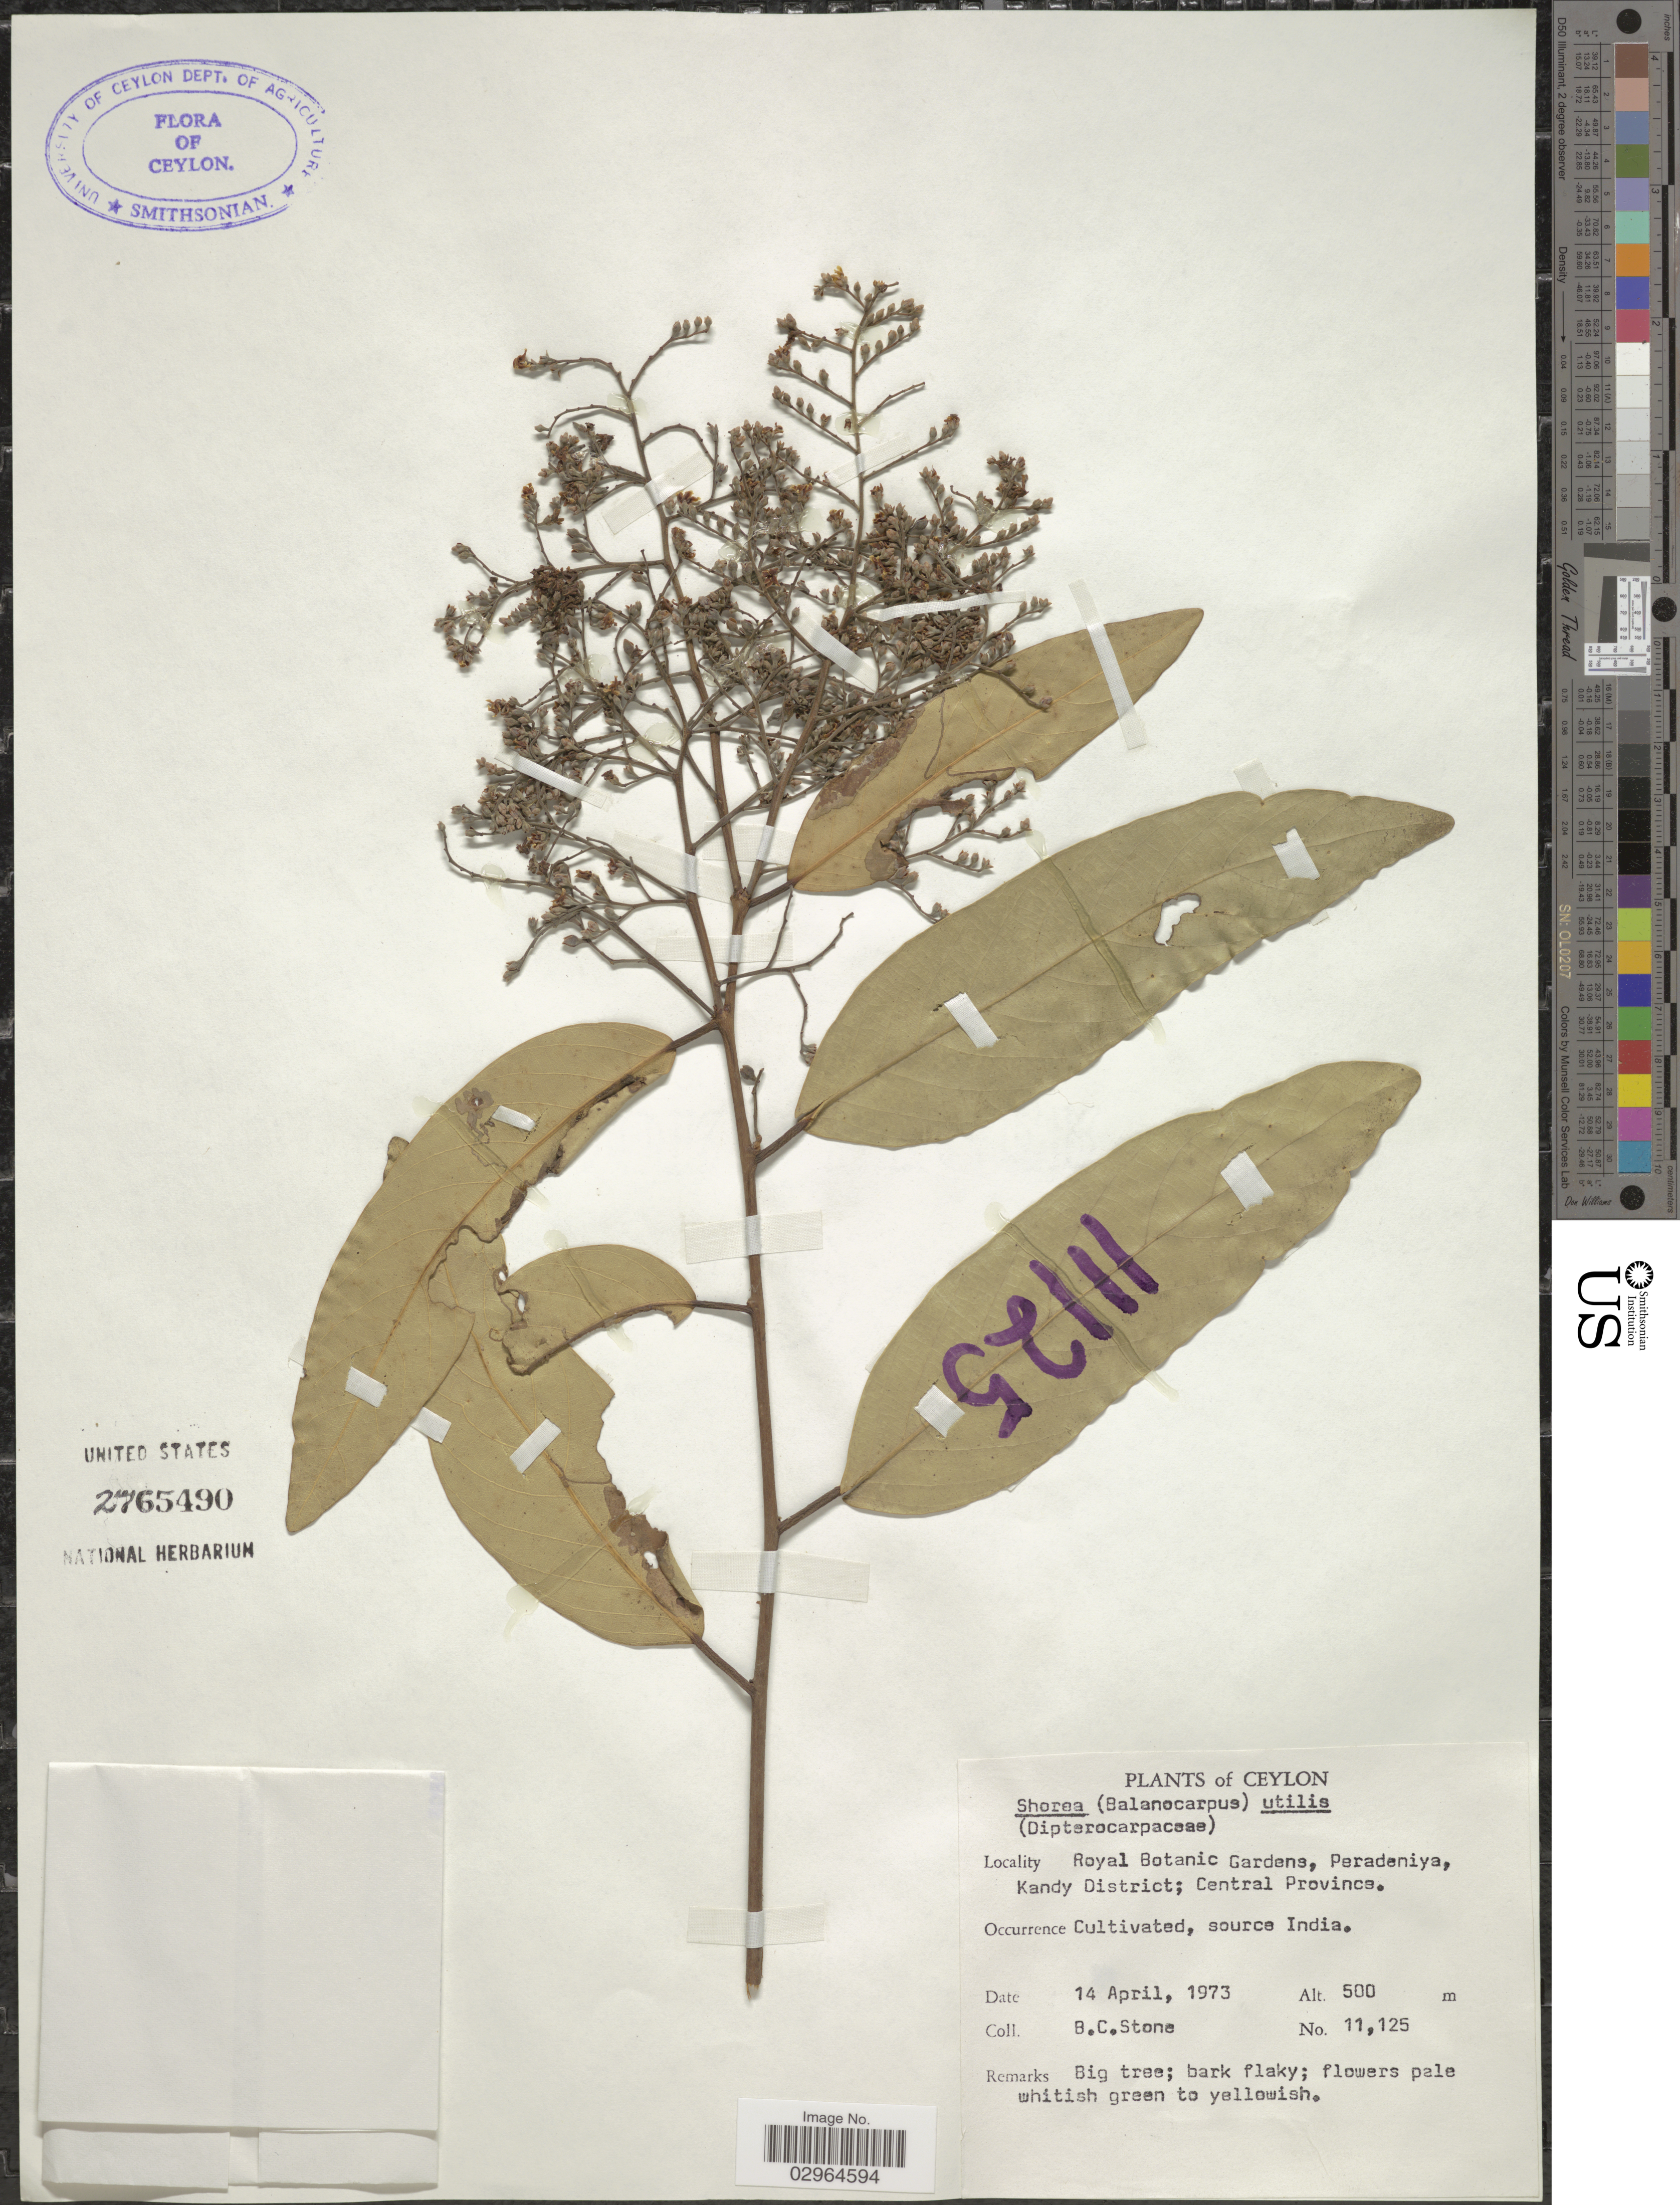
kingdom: Plantae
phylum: Tracheophyta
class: Magnoliopsida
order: Malvales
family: Dipterocarpaceae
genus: Hopea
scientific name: Hopea utilis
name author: (Bedd.) Bole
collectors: B. C. Stone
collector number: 11125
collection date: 1973-04-14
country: Sri Lanka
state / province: Central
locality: Ceylon. Royal Botanic Gardens, Peradeniya, Kandy District.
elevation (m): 500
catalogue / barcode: US 2765490